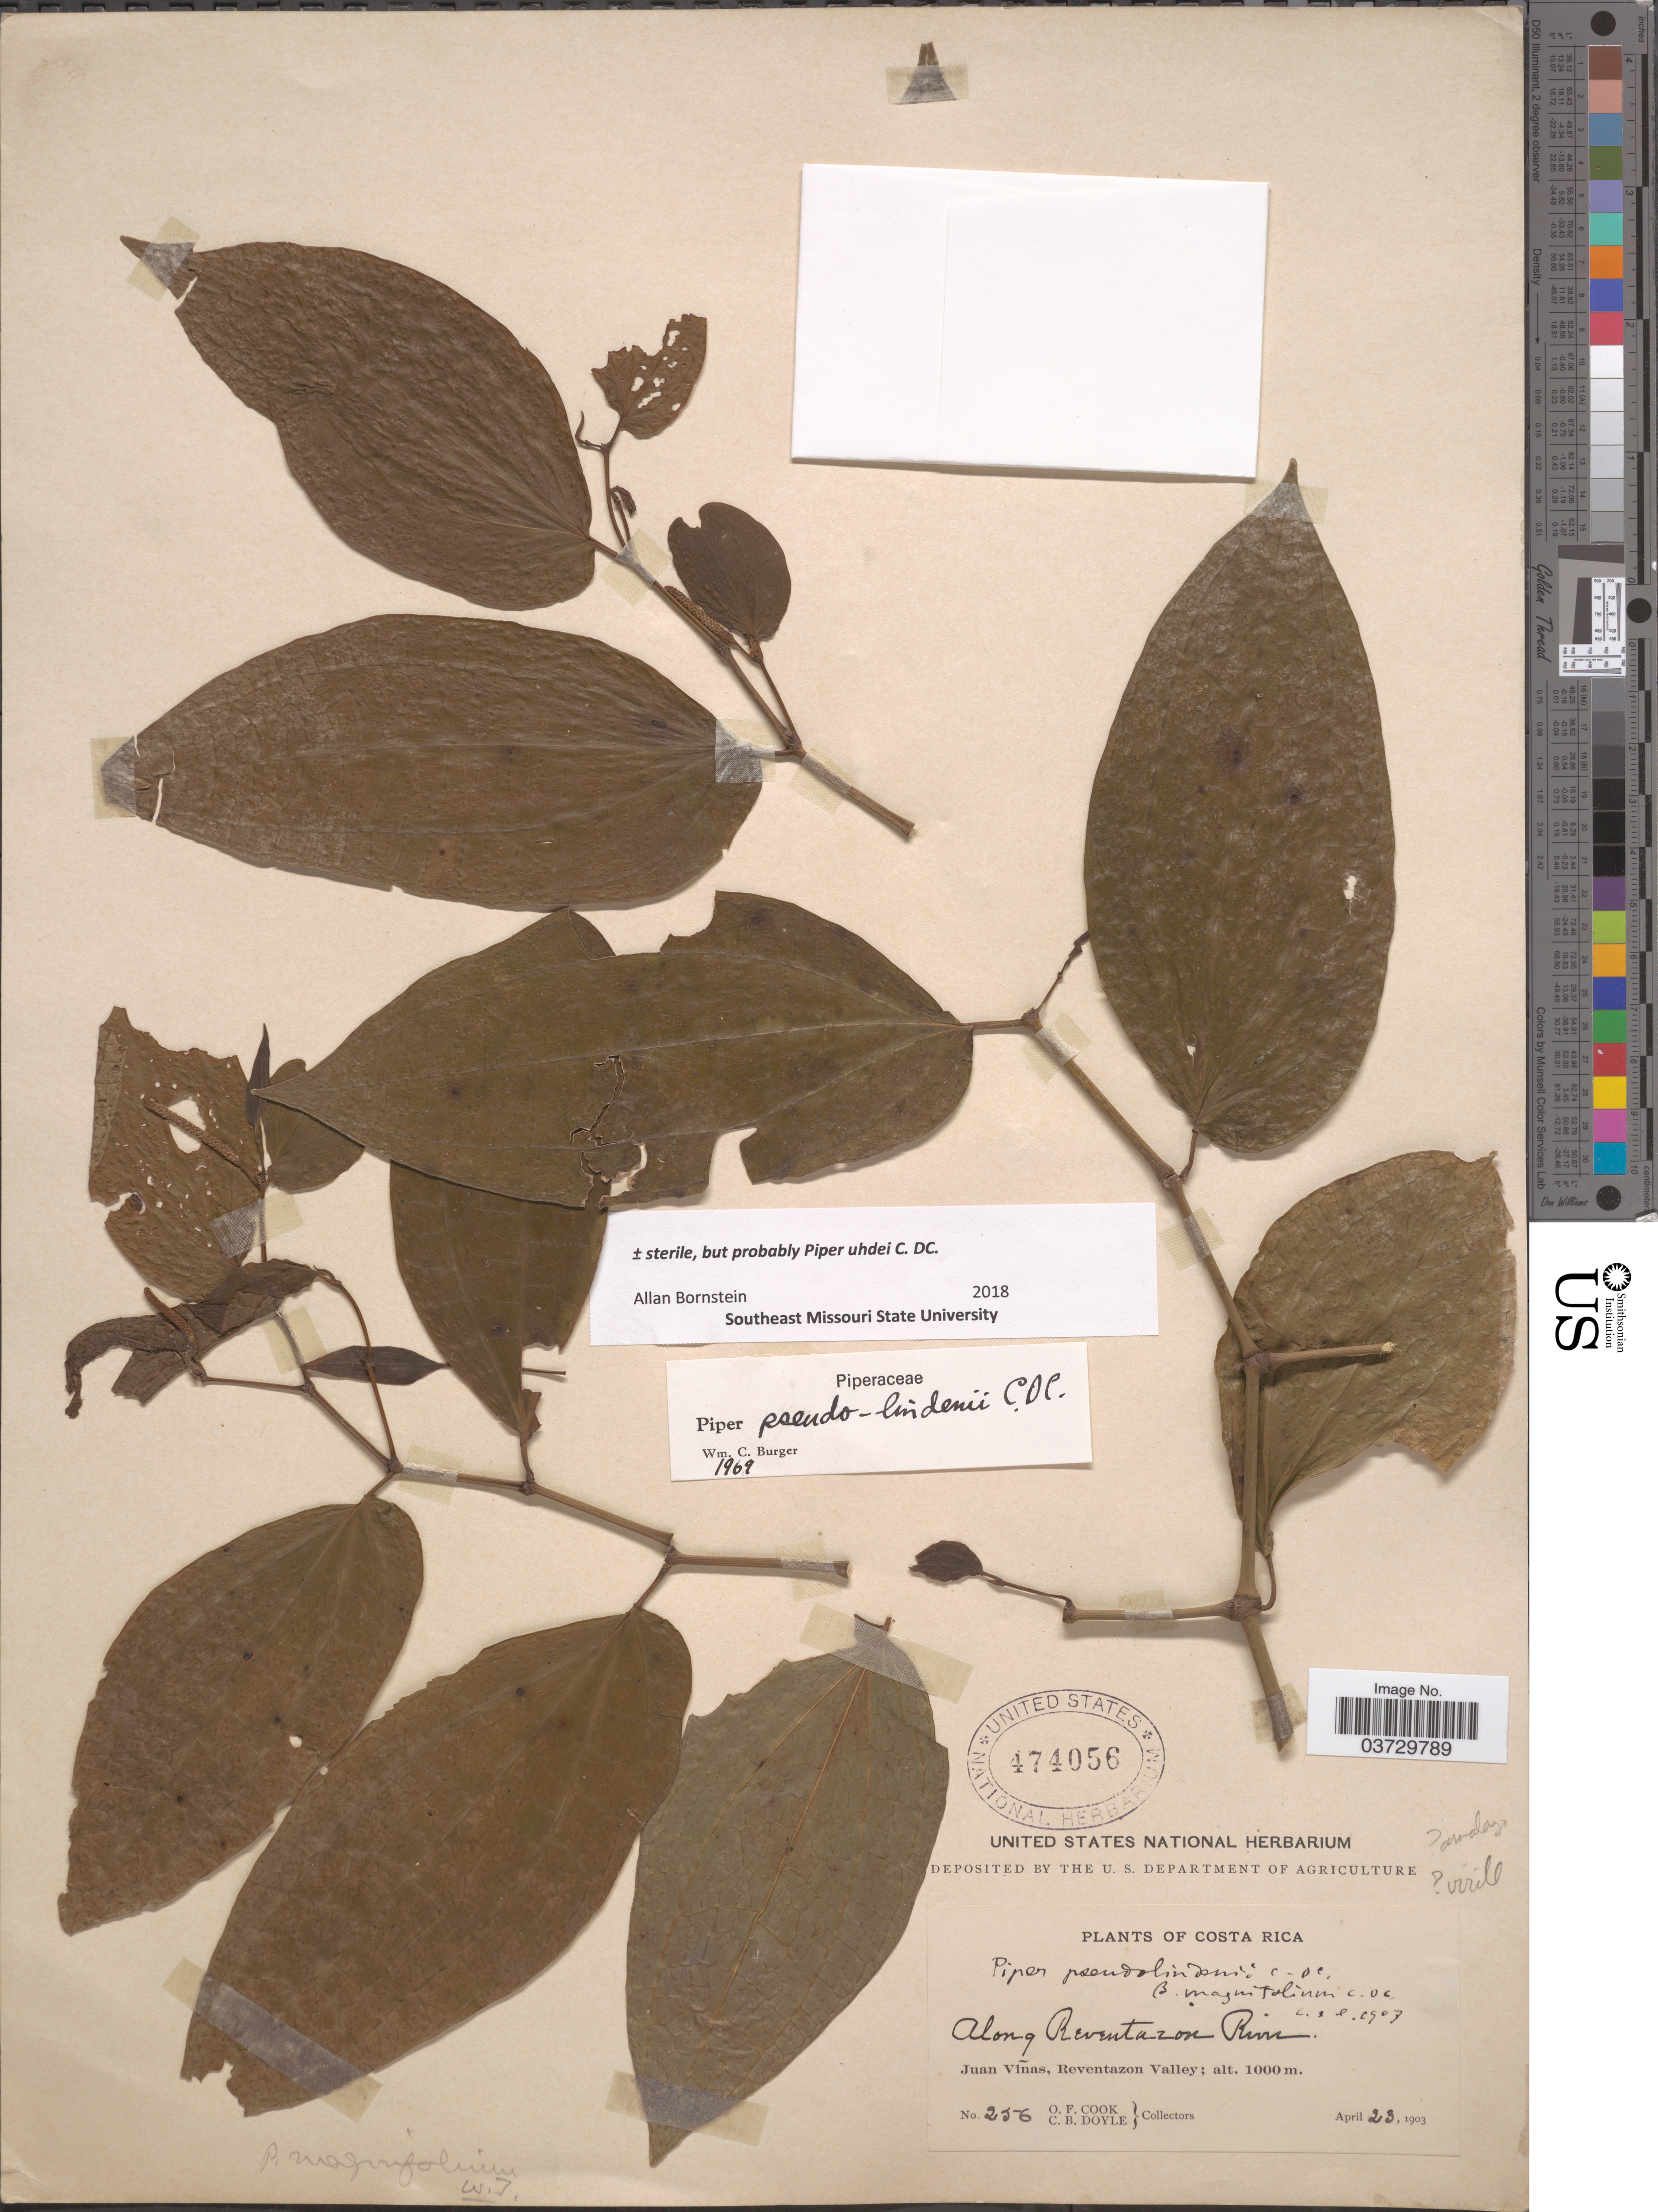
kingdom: Plantae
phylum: Tracheophyta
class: Magnoliopsida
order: Piperales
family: Piperaceae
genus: Piper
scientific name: Piper uhdei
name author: C. DC.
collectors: O. F. Cook & C. Doyle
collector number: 256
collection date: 1903-04-23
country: Costa Rica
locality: Along Reventazon River. Juan Viñas, Reventazon Valley.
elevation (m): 1000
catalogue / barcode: US 474056